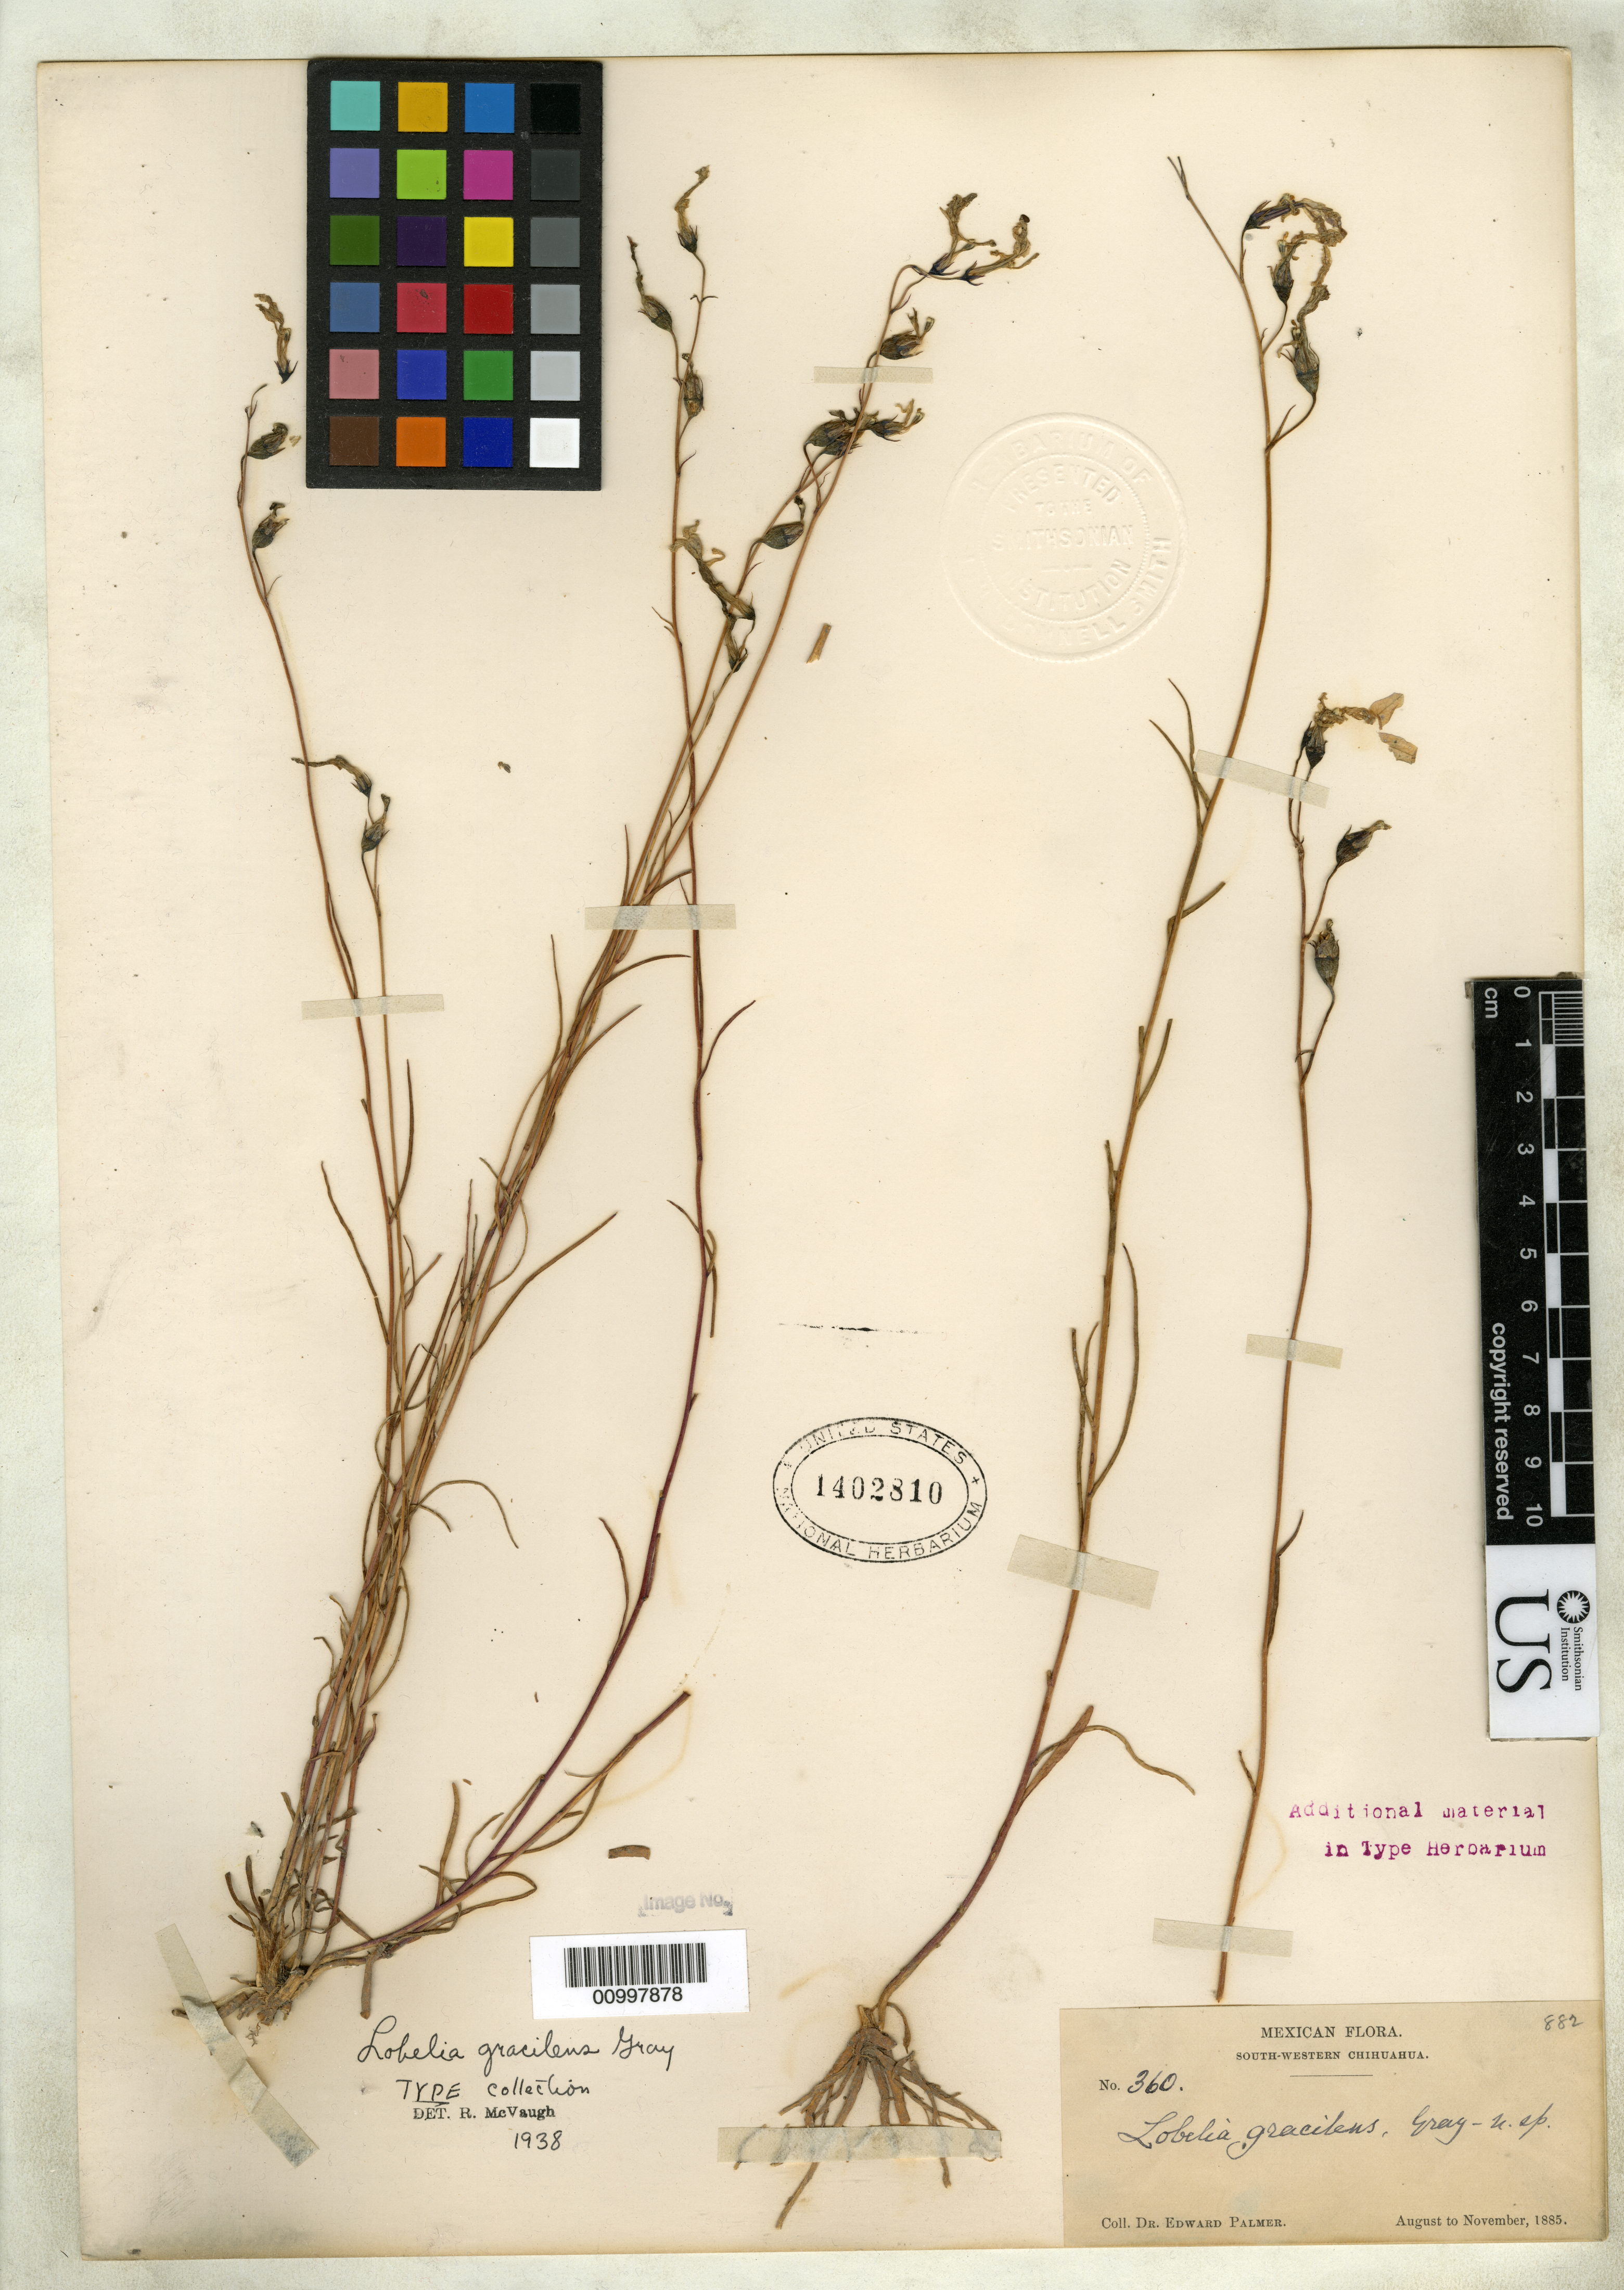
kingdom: Plantae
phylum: Tracheophyta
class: Magnoliopsida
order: Asterales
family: Campanulaceae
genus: Lobelia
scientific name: Lobelia gracilens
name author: A. Gray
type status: Isotype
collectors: E. Palmer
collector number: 360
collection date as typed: Aug 1885 to Nov 1885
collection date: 1885-08/1885-11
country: Mexico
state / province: Chihuahua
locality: South-western Chihuahua.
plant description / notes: Specimen ex John Donnell Smith herbarium.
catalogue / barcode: US 1402810